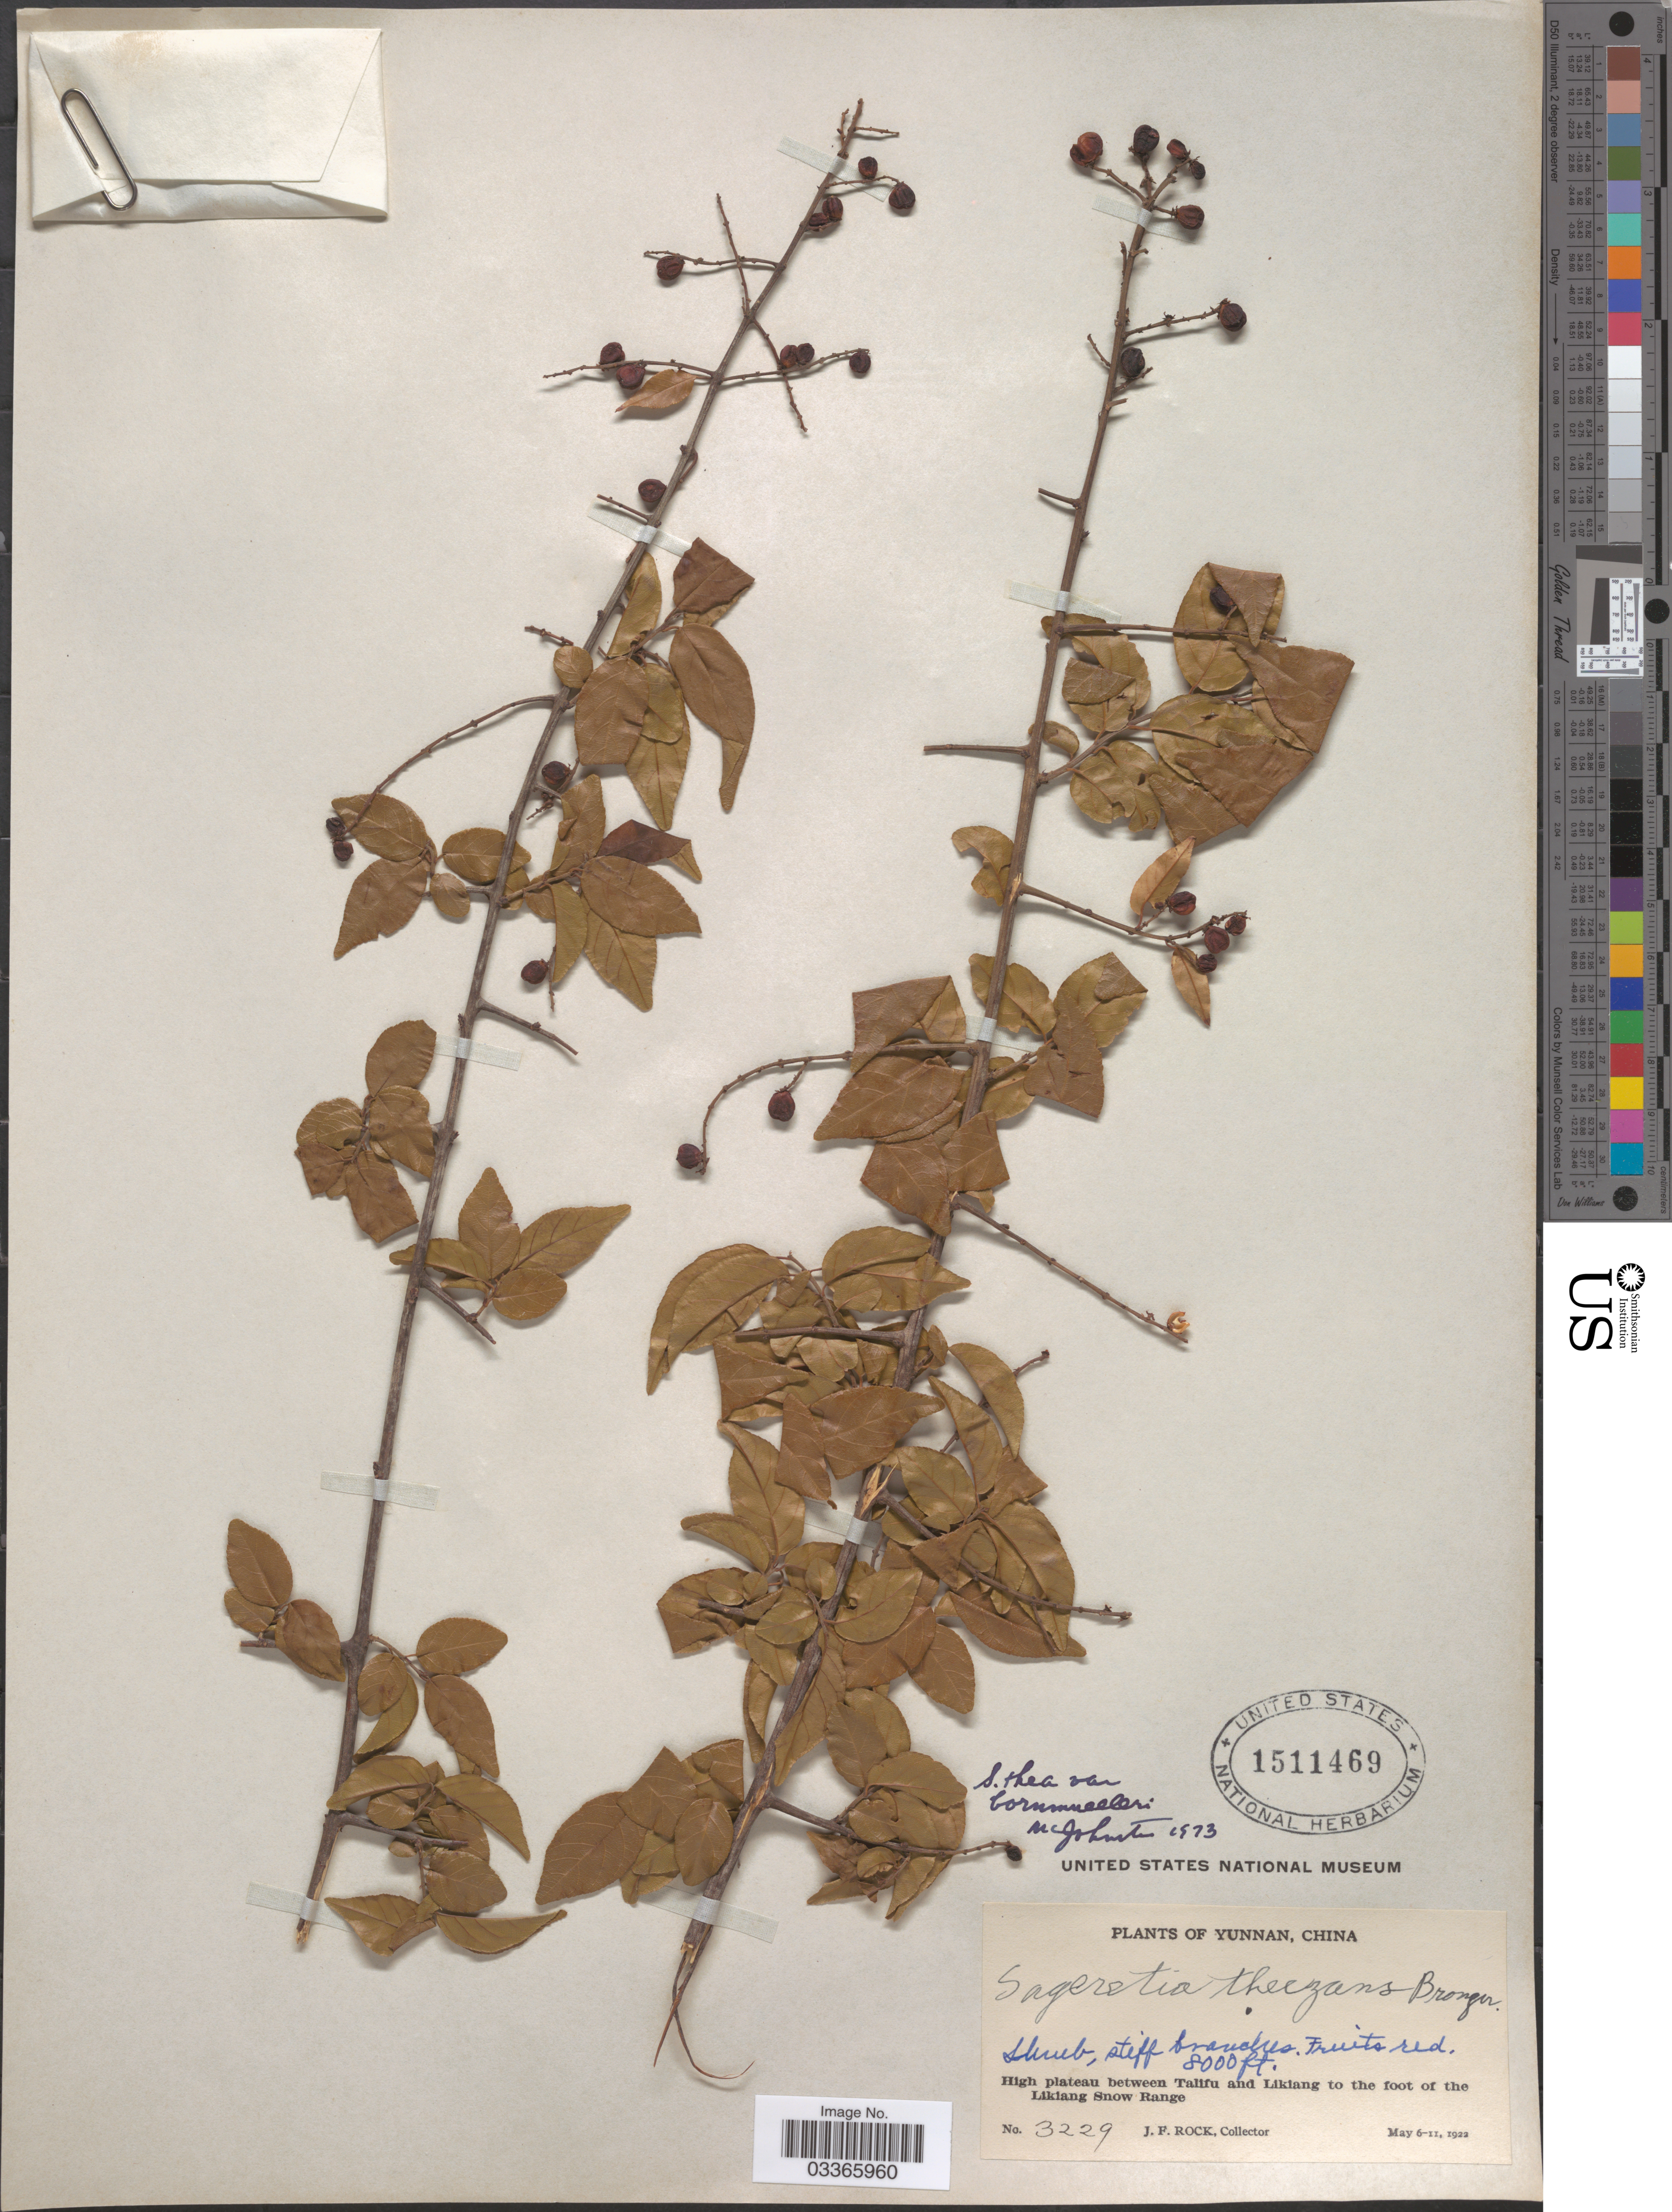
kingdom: Plantae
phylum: Tracheophyta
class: Magnoliopsida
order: Rosales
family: Rhamnaceae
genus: Sageretia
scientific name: Sageretia thea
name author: (Osbeck) M.C. Johnst.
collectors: J. Rock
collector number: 3229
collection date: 1922-05-06/1922-05-11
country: China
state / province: Yunnan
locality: High plateau between Talifu and Likiang to the foot of the Likiang Snow Range.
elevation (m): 2438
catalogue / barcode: US 1511469